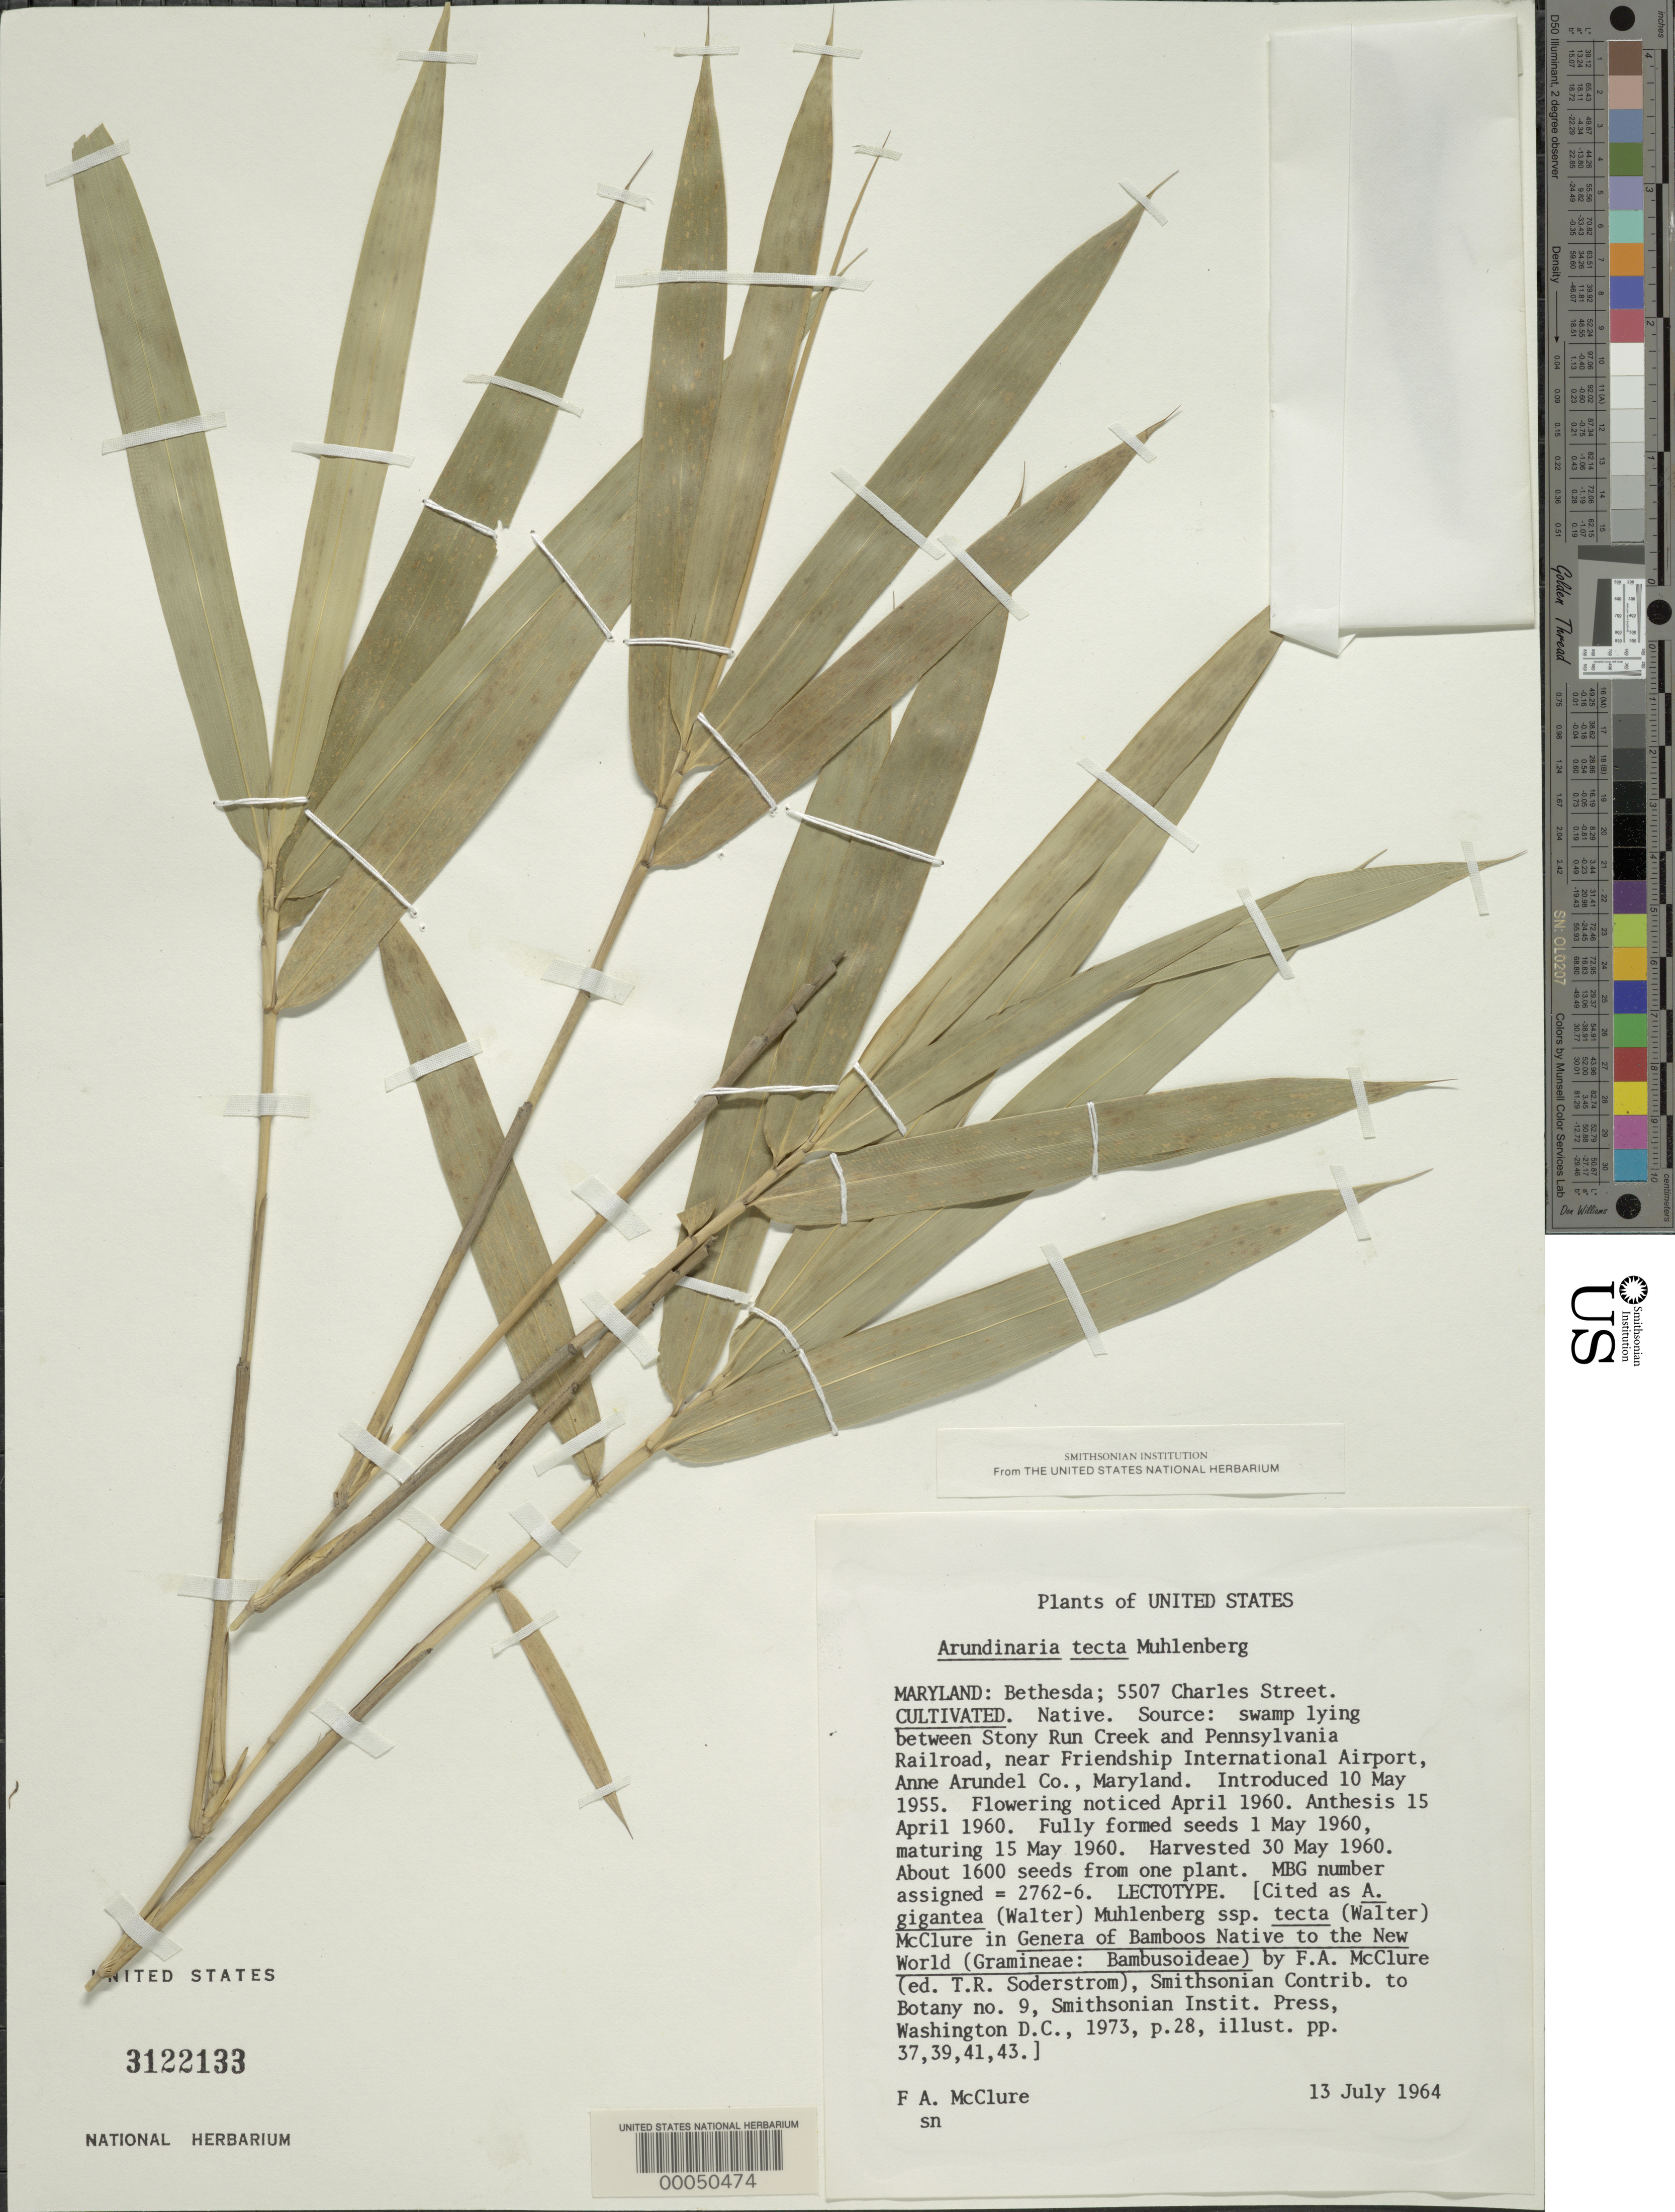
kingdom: Plantae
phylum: Tracheophyta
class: Liliopsida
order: Poales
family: Poaceae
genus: Arundinaria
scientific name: Arundinaria tecta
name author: (Walter) Muhl.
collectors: F. A. McClure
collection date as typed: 13 Jul 1964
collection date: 1964-07-13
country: United States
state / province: Maryland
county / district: Montgomery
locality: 5507 Charles Street, Bethesda (McClure's garden)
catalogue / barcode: US 3122133